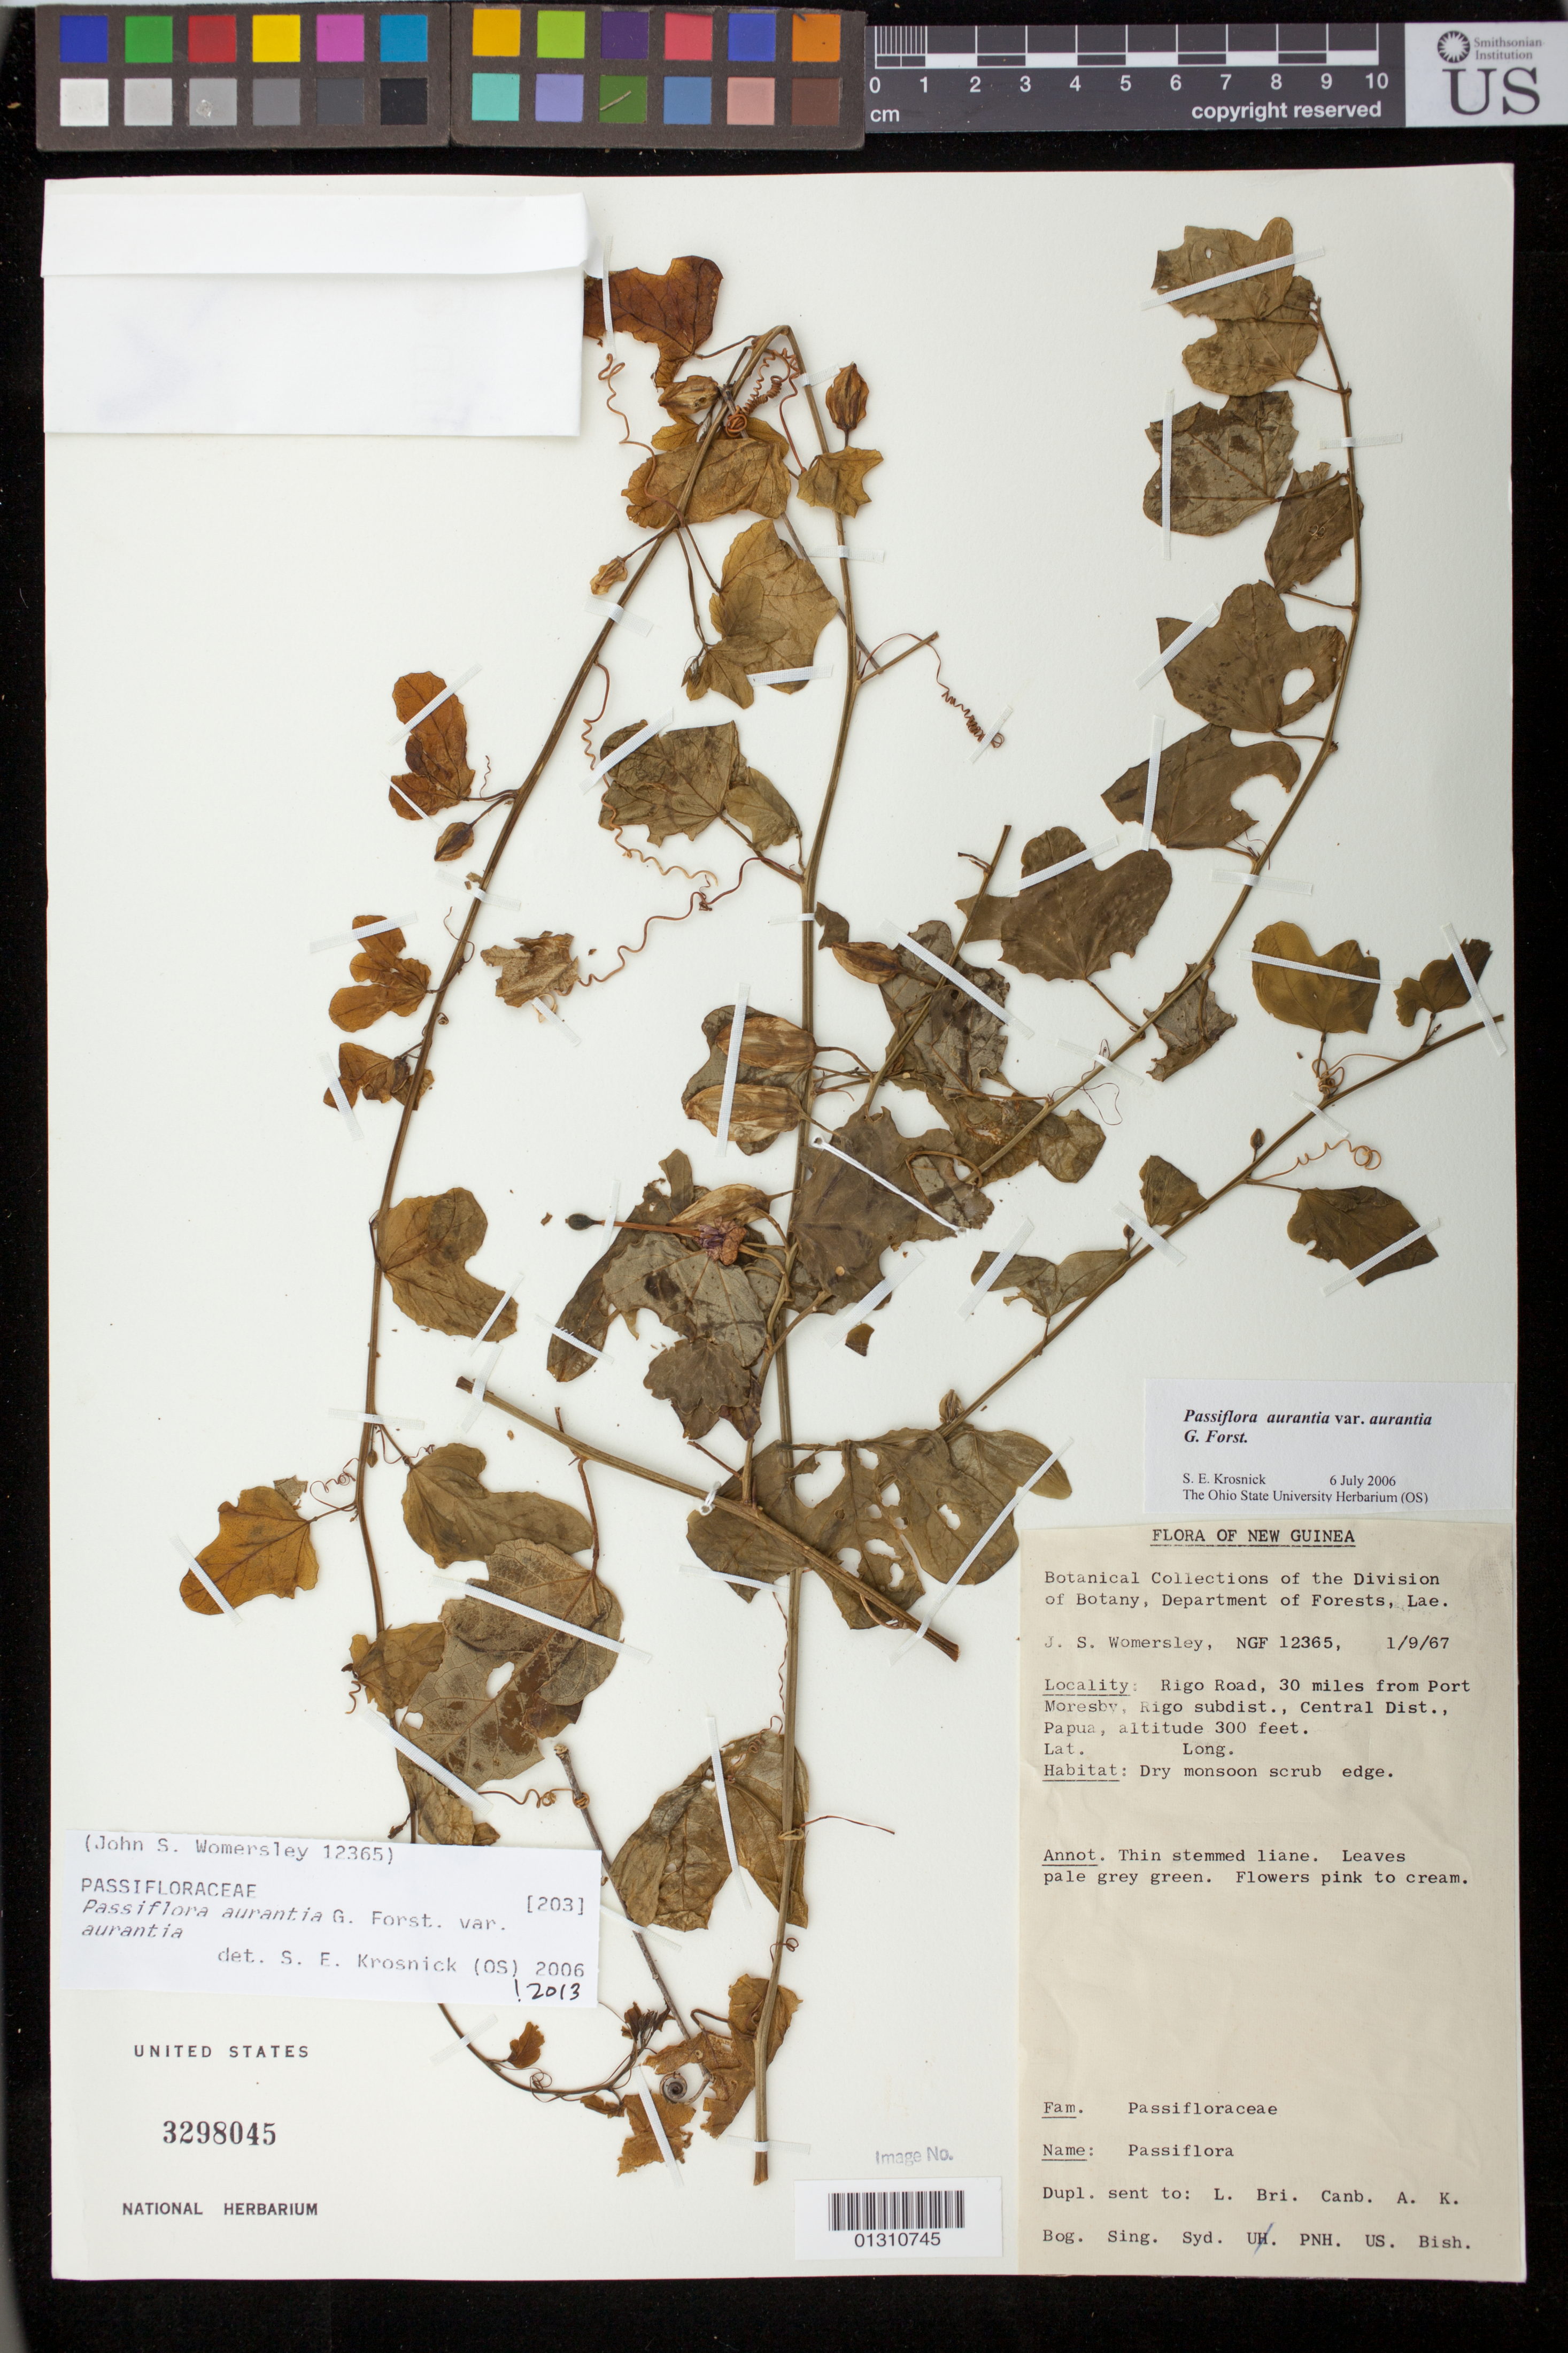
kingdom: Plantae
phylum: Tracheophyta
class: Magnoliopsida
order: Malpighiales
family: Passifloraceae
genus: Passiflora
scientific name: Passiflora aurantia var. aurantia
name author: G. Forst.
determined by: Krosnick, S. E., (OS), Ohio State University Herbarium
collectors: J. S. Womersley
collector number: NGF 12365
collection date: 1967-09-01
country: Papua New Guinea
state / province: Central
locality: Rigo Road, 30 miles from Port Moresby, Rigo subdistr.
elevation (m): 91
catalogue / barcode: US 3298045